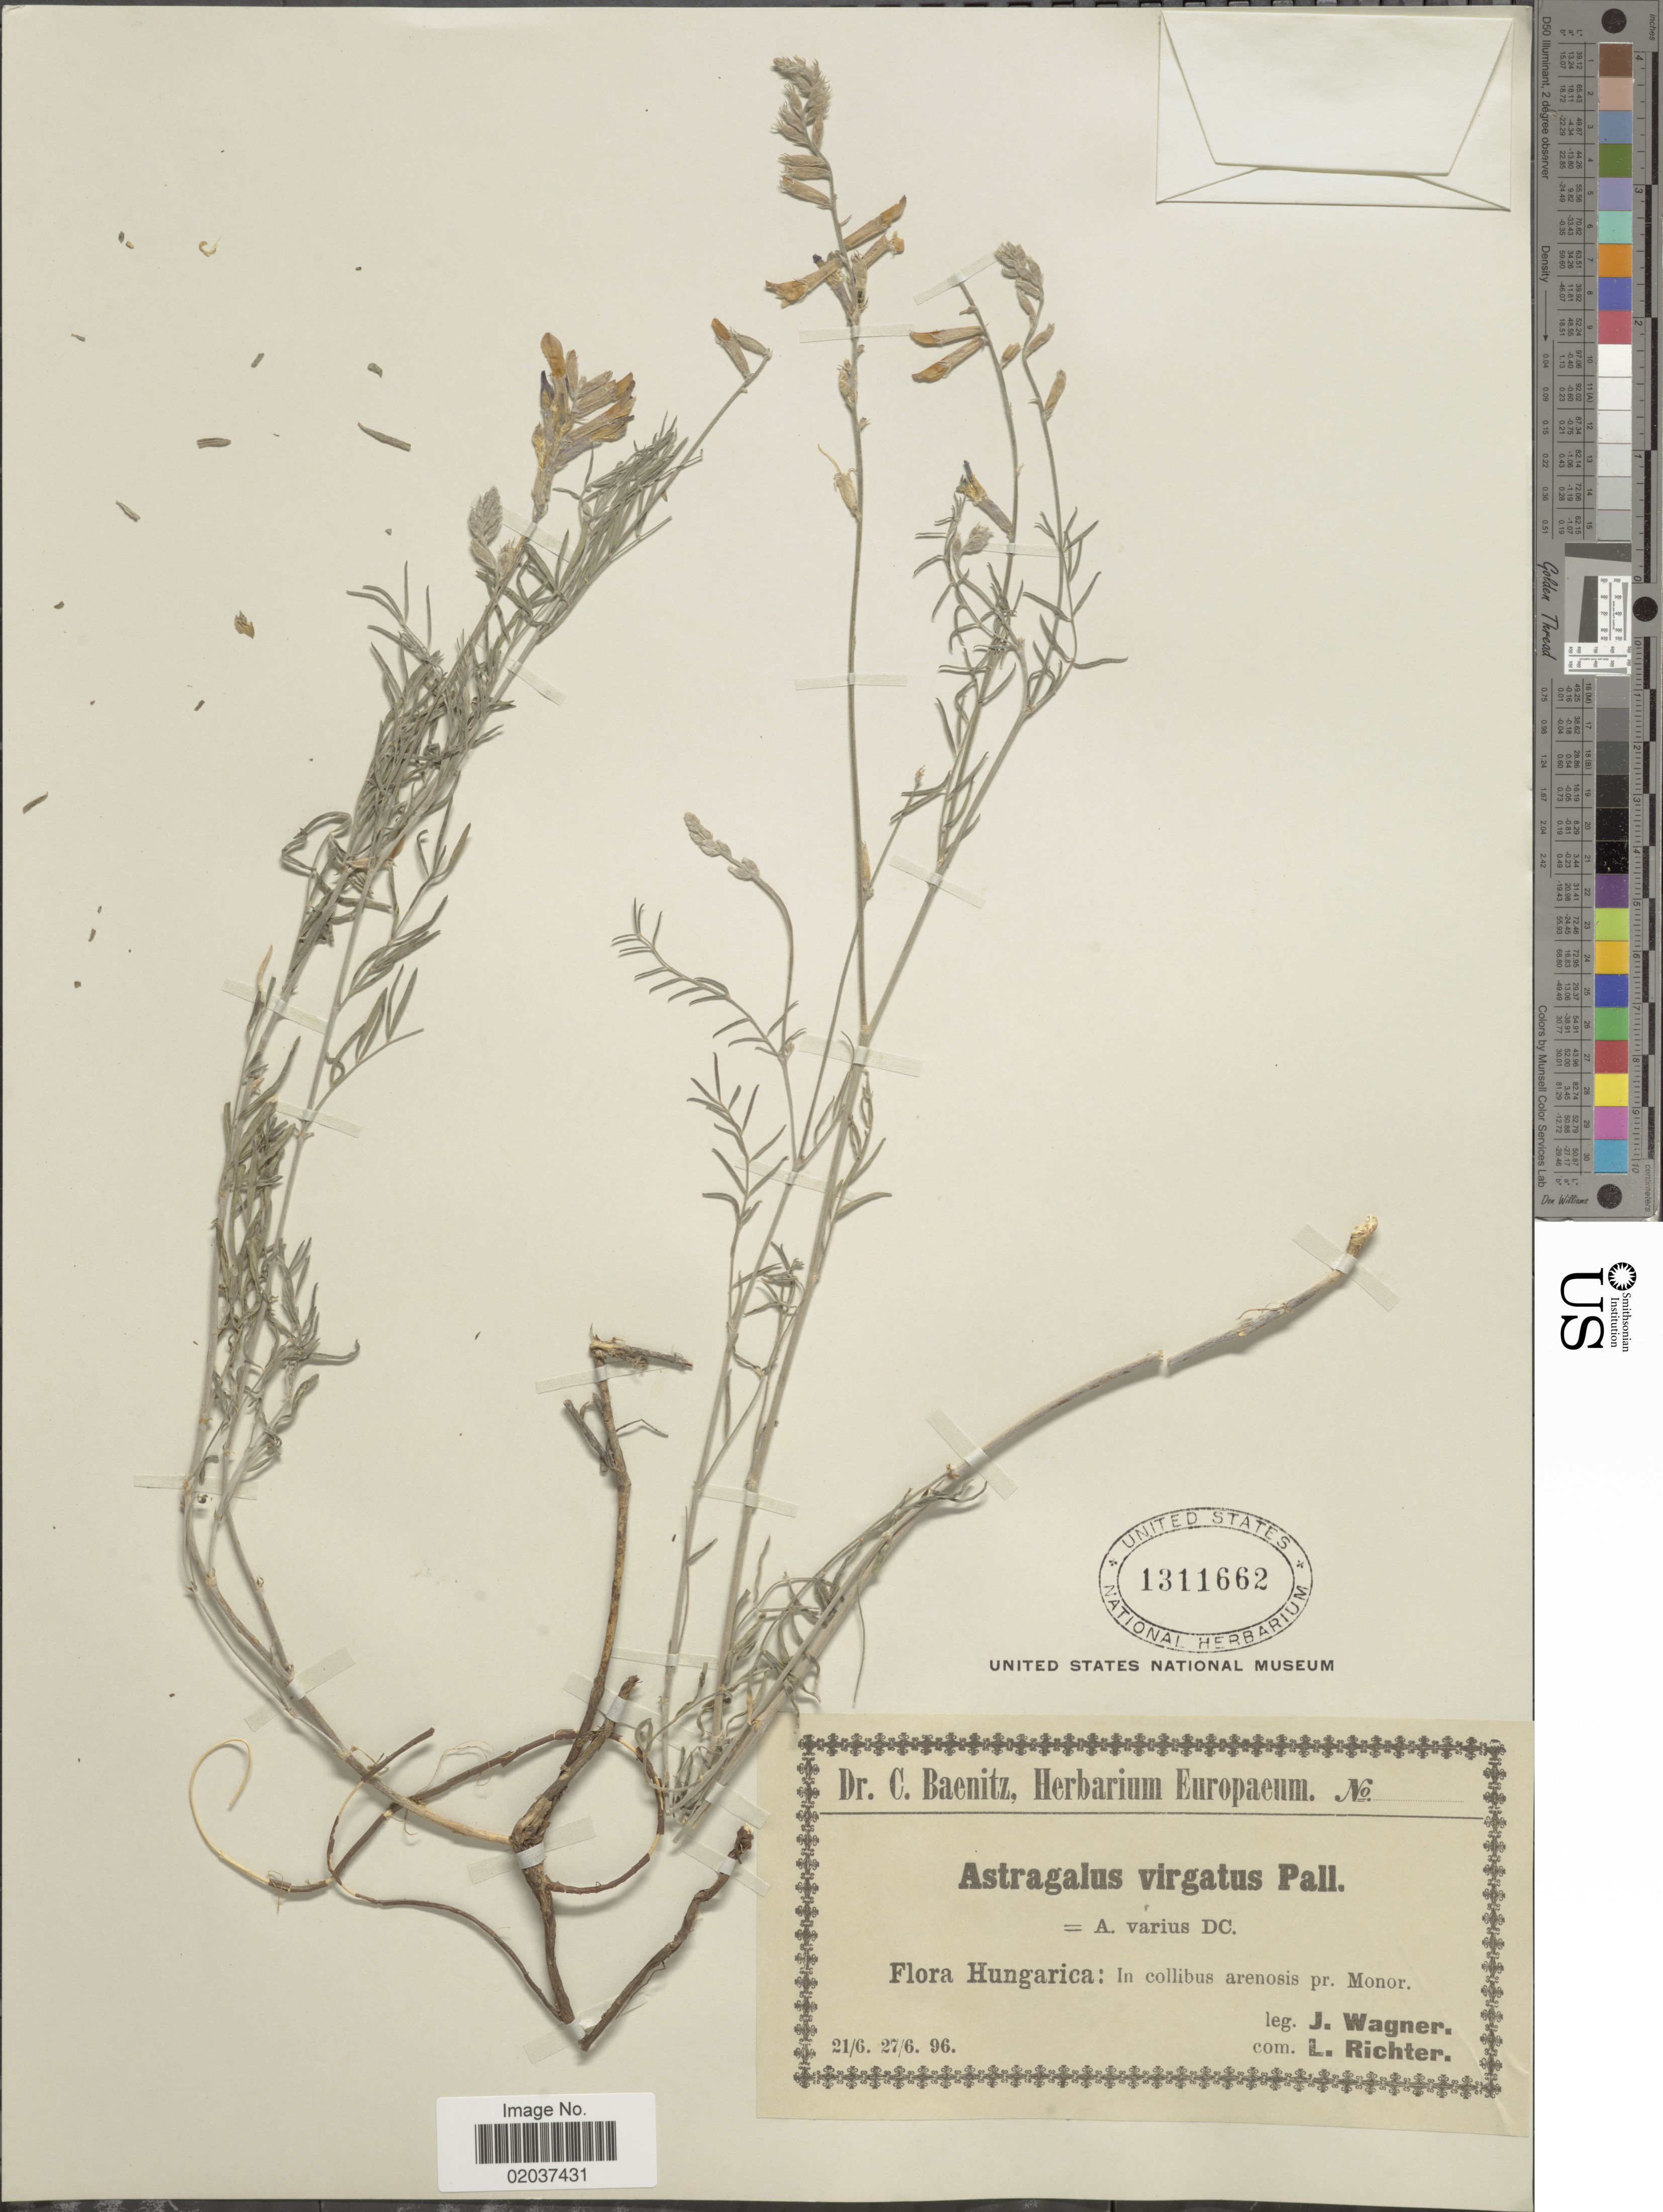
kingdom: Plantae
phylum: Tracheophyta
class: Magnoliopsida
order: Fabales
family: Fabaceae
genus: Astragalus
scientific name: Astragalus virgatus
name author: Pall.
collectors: L. Wagner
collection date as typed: Transcribed d/m/y: 21/6/96 to 27/6/96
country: Hungary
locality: Hungarica: In collibus arenosis pr. Monor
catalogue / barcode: US 1311662